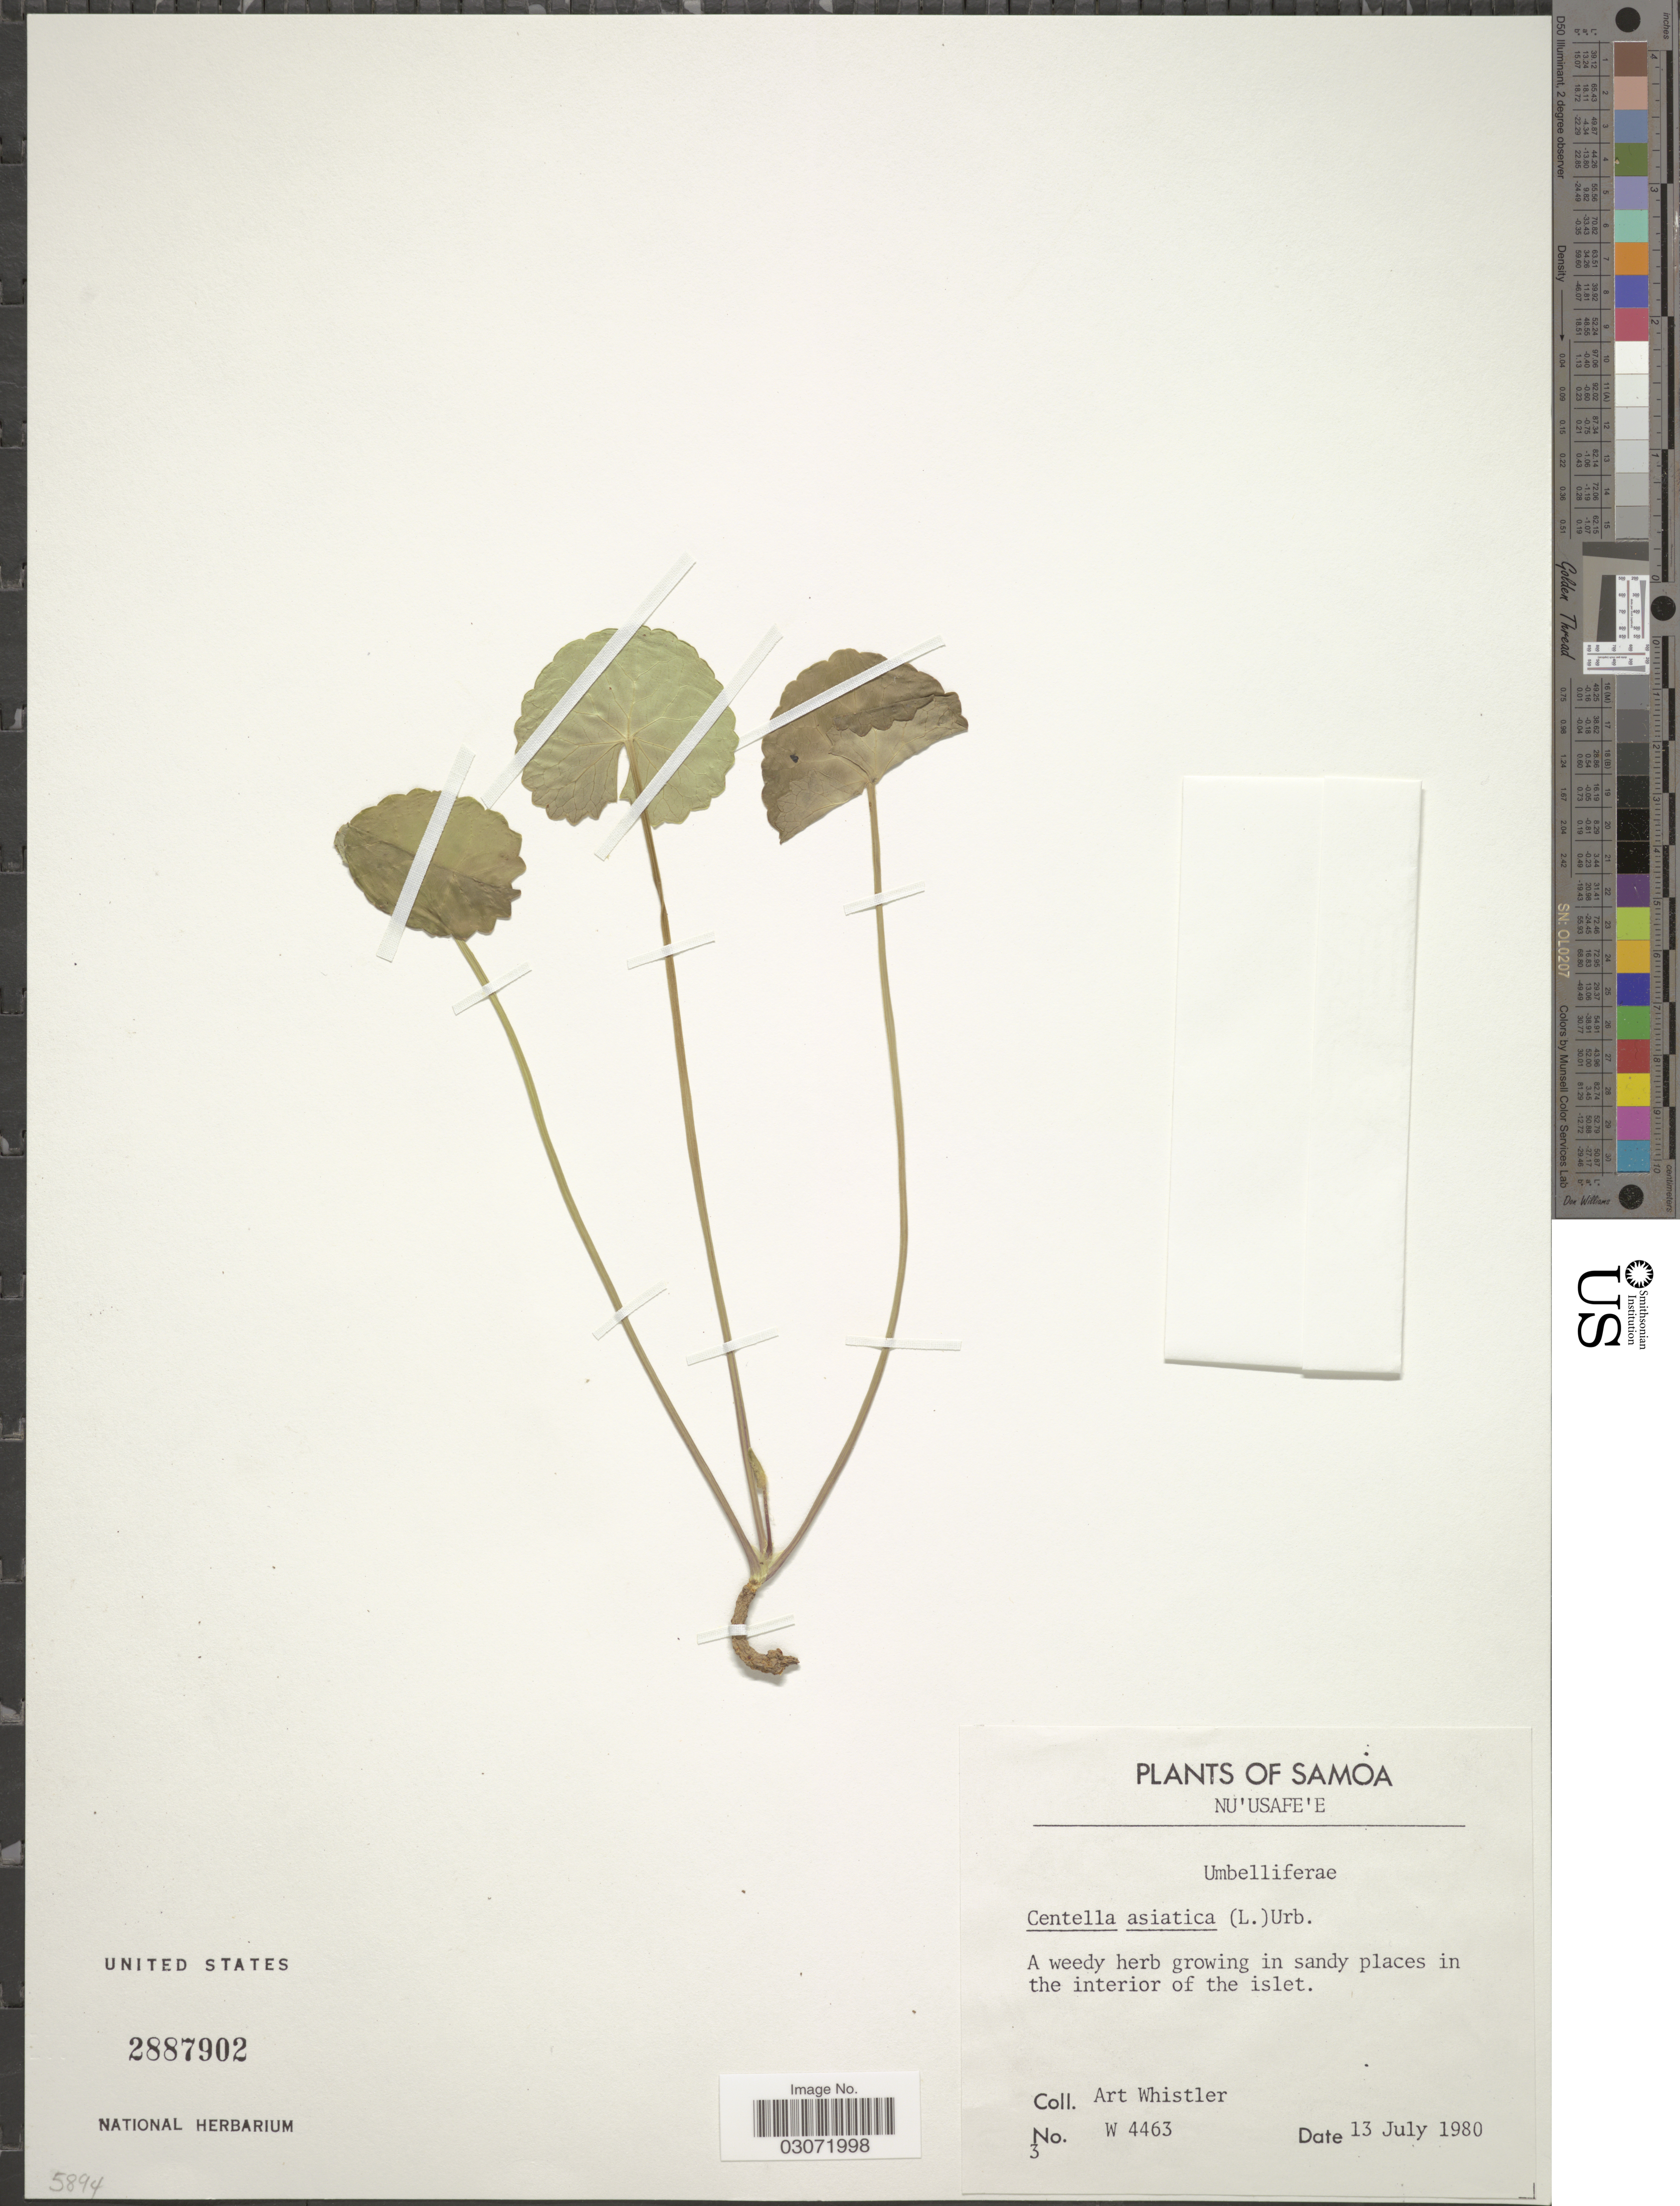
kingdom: Plantae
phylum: Tracheophyta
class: Magnoliopsida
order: Apiales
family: Apiaceae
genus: Centella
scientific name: Centella asiatica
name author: (L.) Urb.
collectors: A. Whistler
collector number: W4463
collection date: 1980-07-13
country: Samoa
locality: Samoa. Nu'usafe'e. In the interior of the islet.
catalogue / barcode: US 2887902